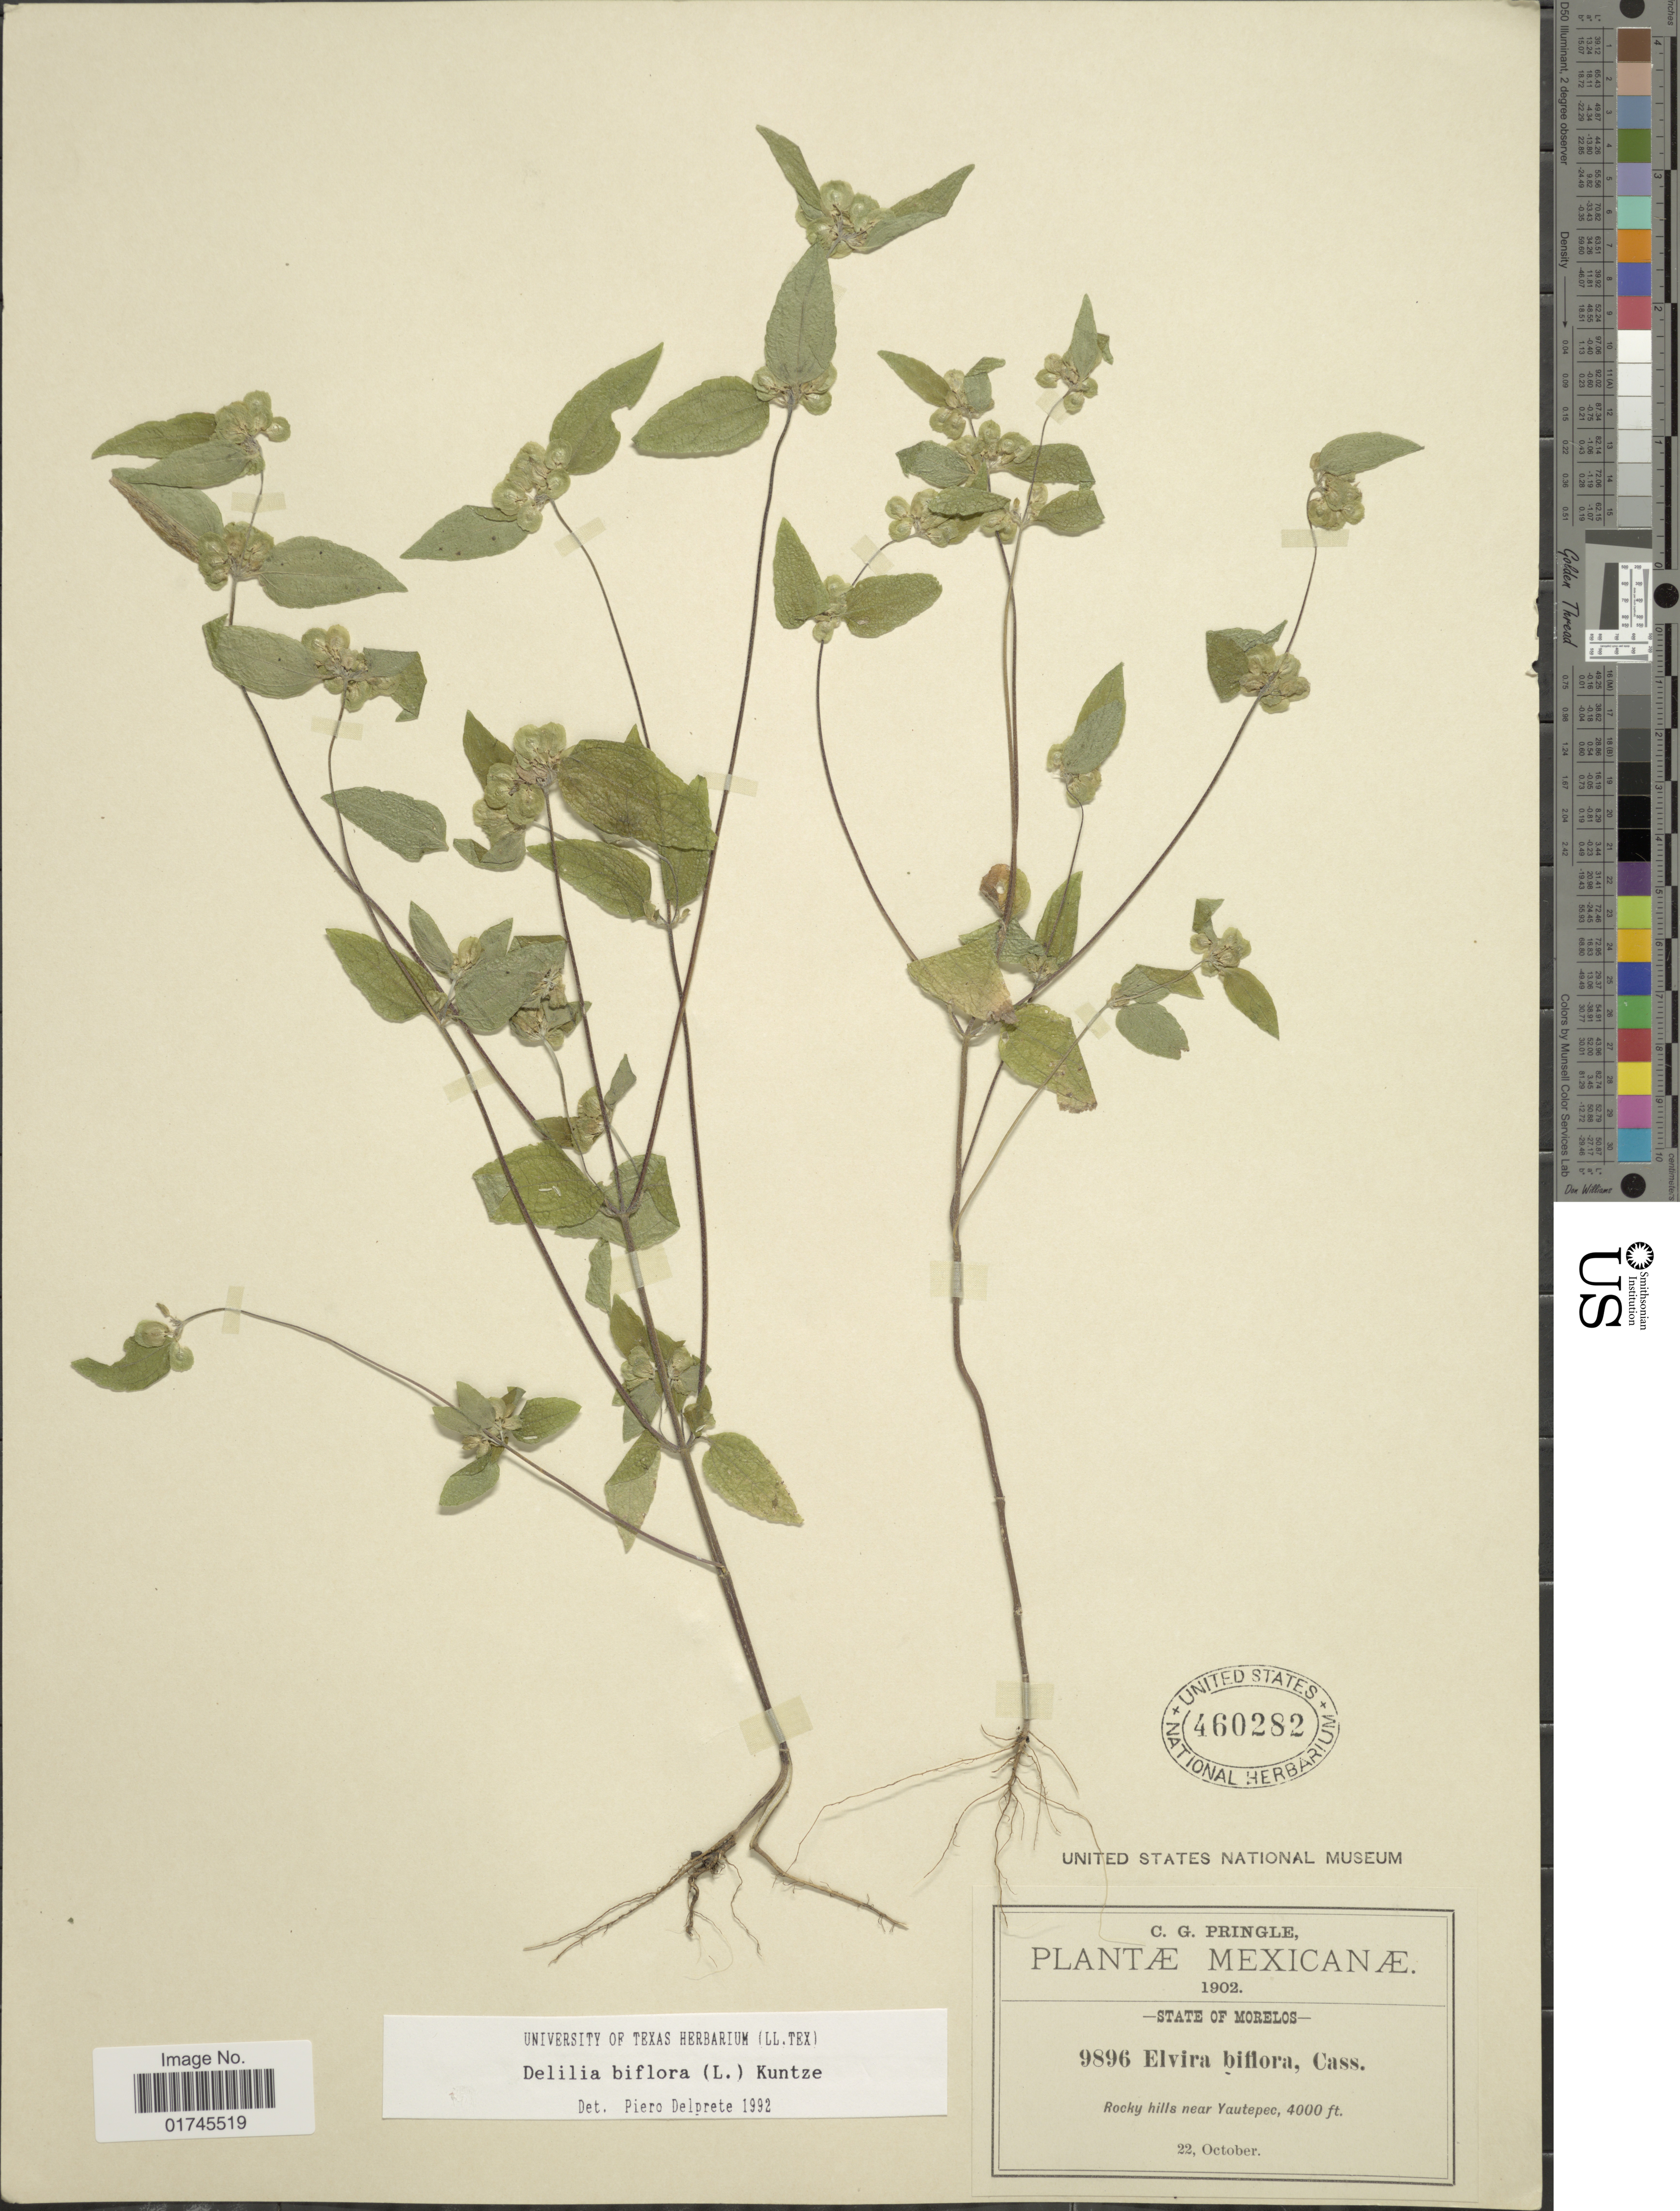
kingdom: Plantae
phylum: Tracheophyta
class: Magnoliopsida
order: Asterales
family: Asteraceae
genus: Delilia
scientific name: Delilia biflora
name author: (L.) Kuntze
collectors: C. G. Pringle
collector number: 9896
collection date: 1902-10-22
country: Mexico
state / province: Morelos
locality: Rocky hills near Yautepec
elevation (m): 1219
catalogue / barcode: US 460282